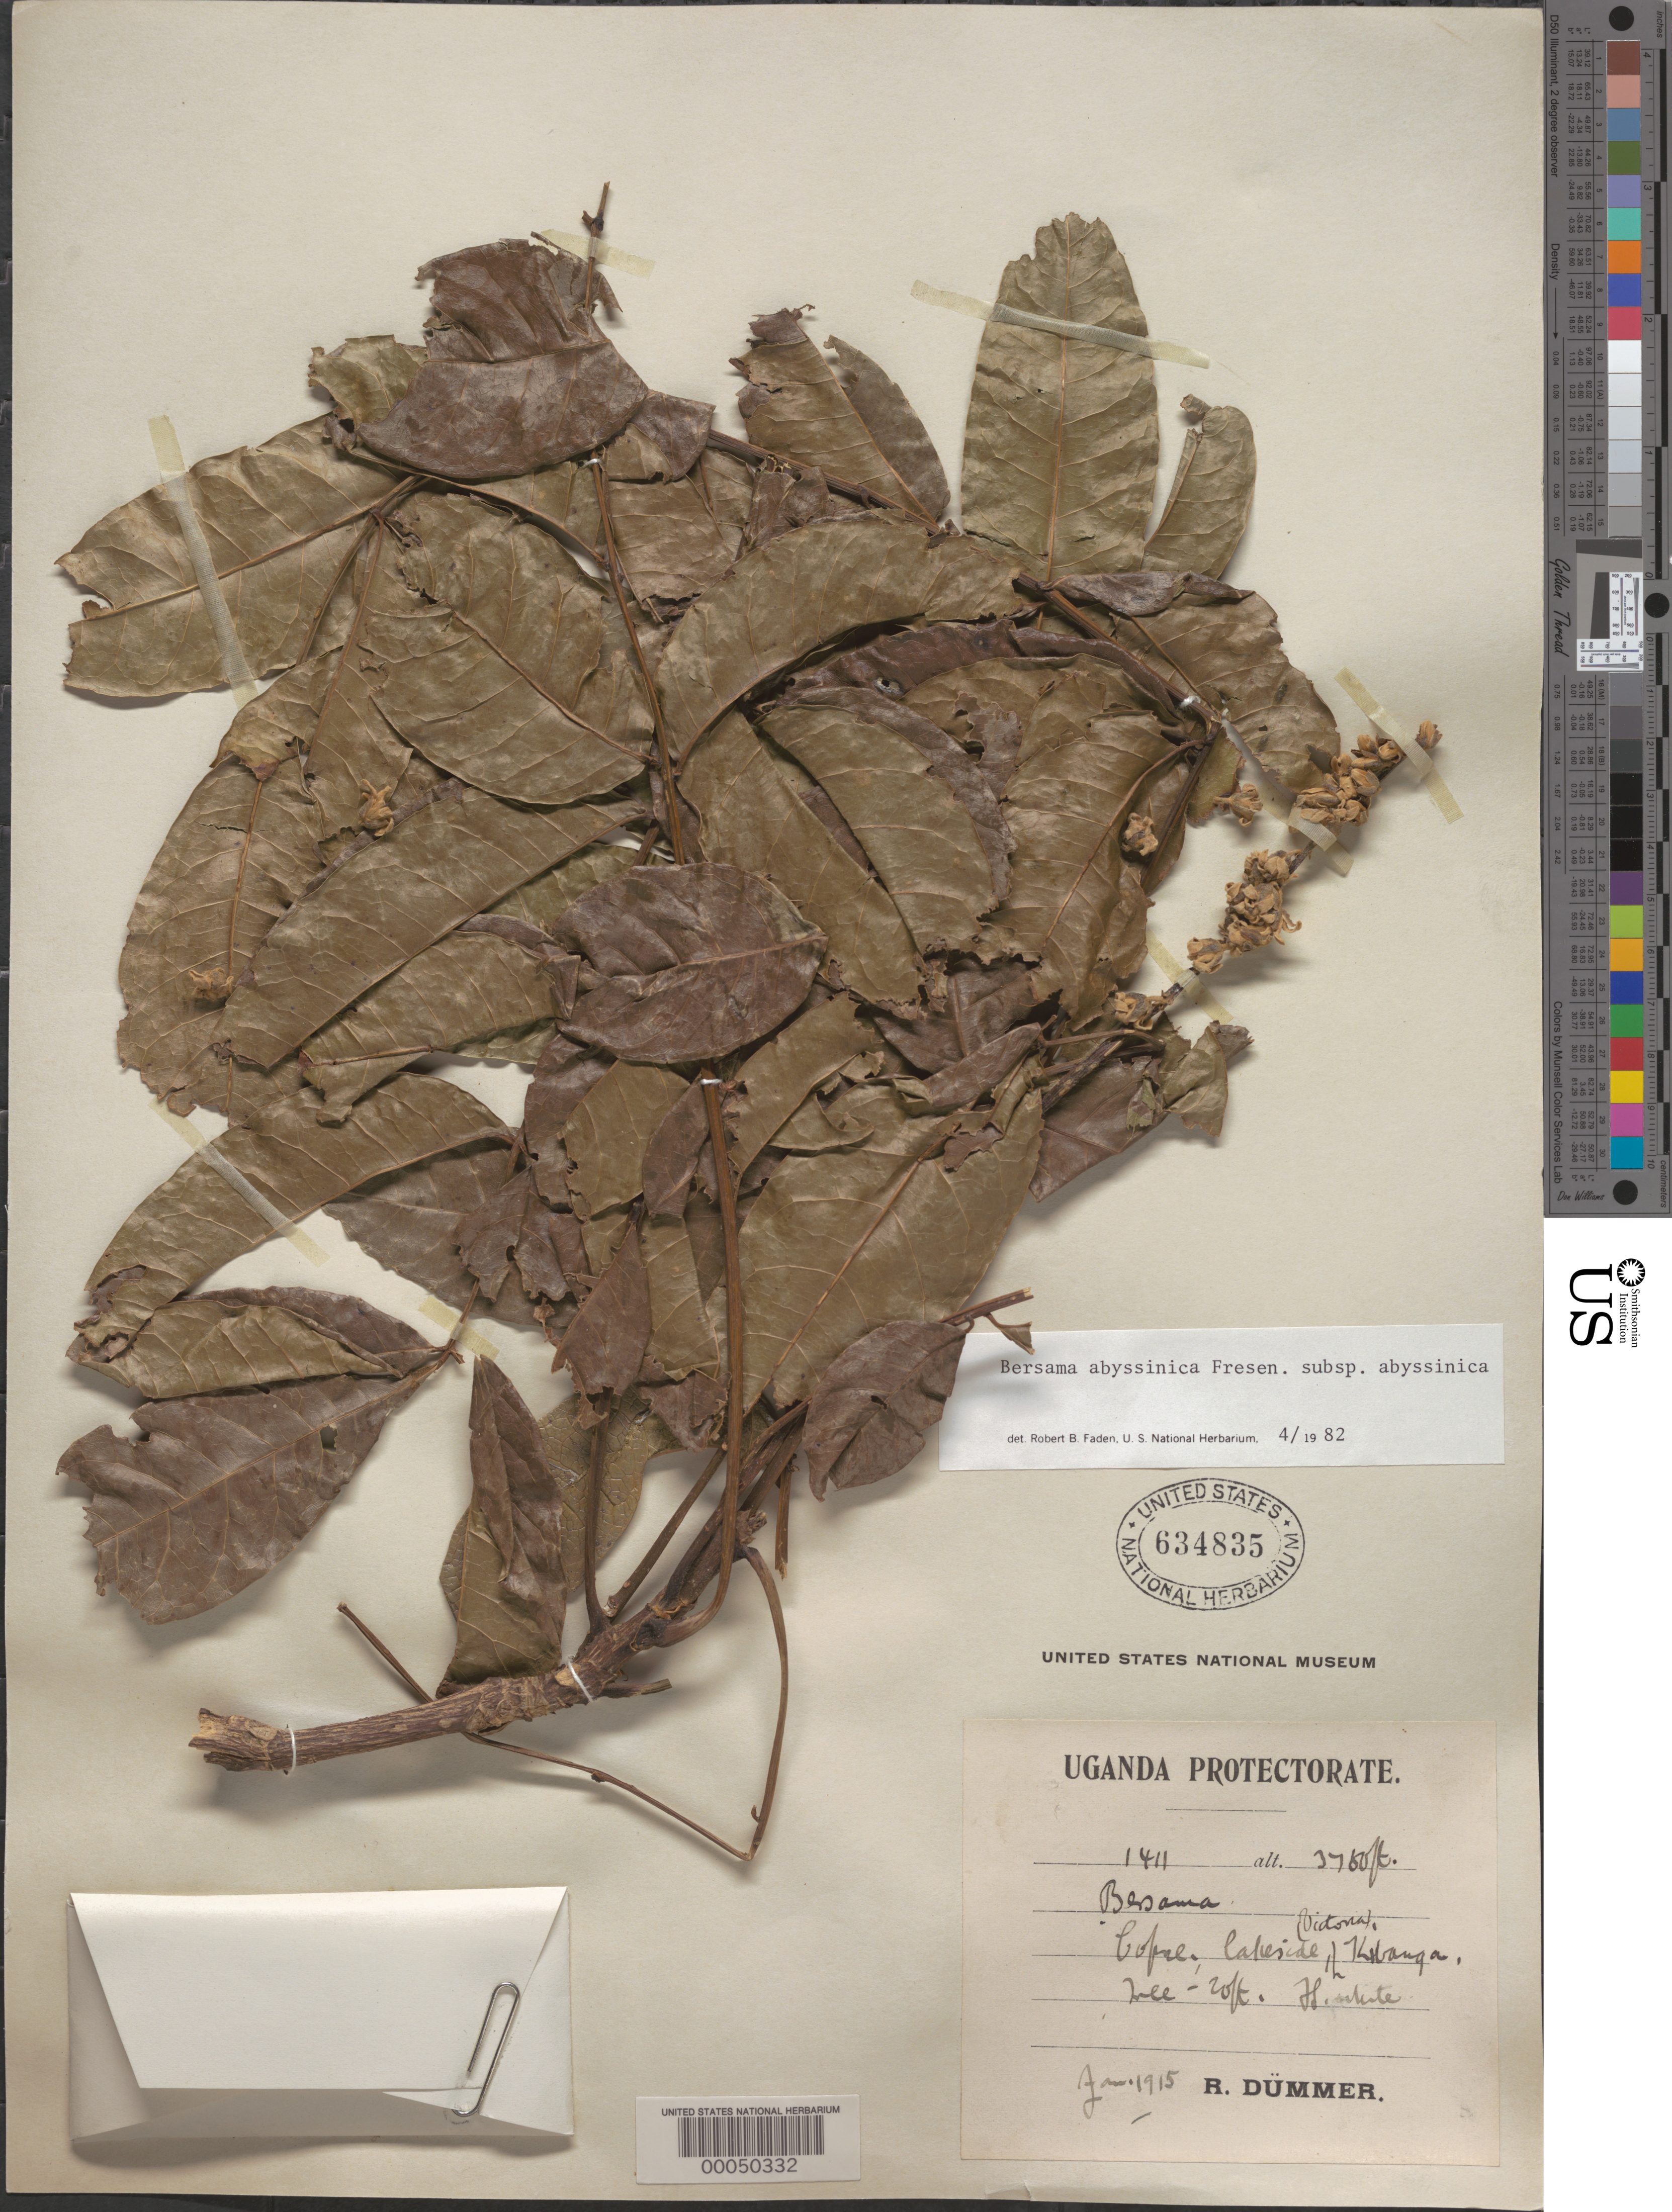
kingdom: Plantae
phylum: Tracheophyta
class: Magnoliopsida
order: Geraniales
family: Melianthaceae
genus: Bersama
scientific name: Bersama abyssinica subsp. abyssinica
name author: Fresen.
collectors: R. A. Dümmer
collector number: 1411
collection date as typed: Jan 1915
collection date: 1915-01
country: Uganda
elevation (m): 1152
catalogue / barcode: US 634835